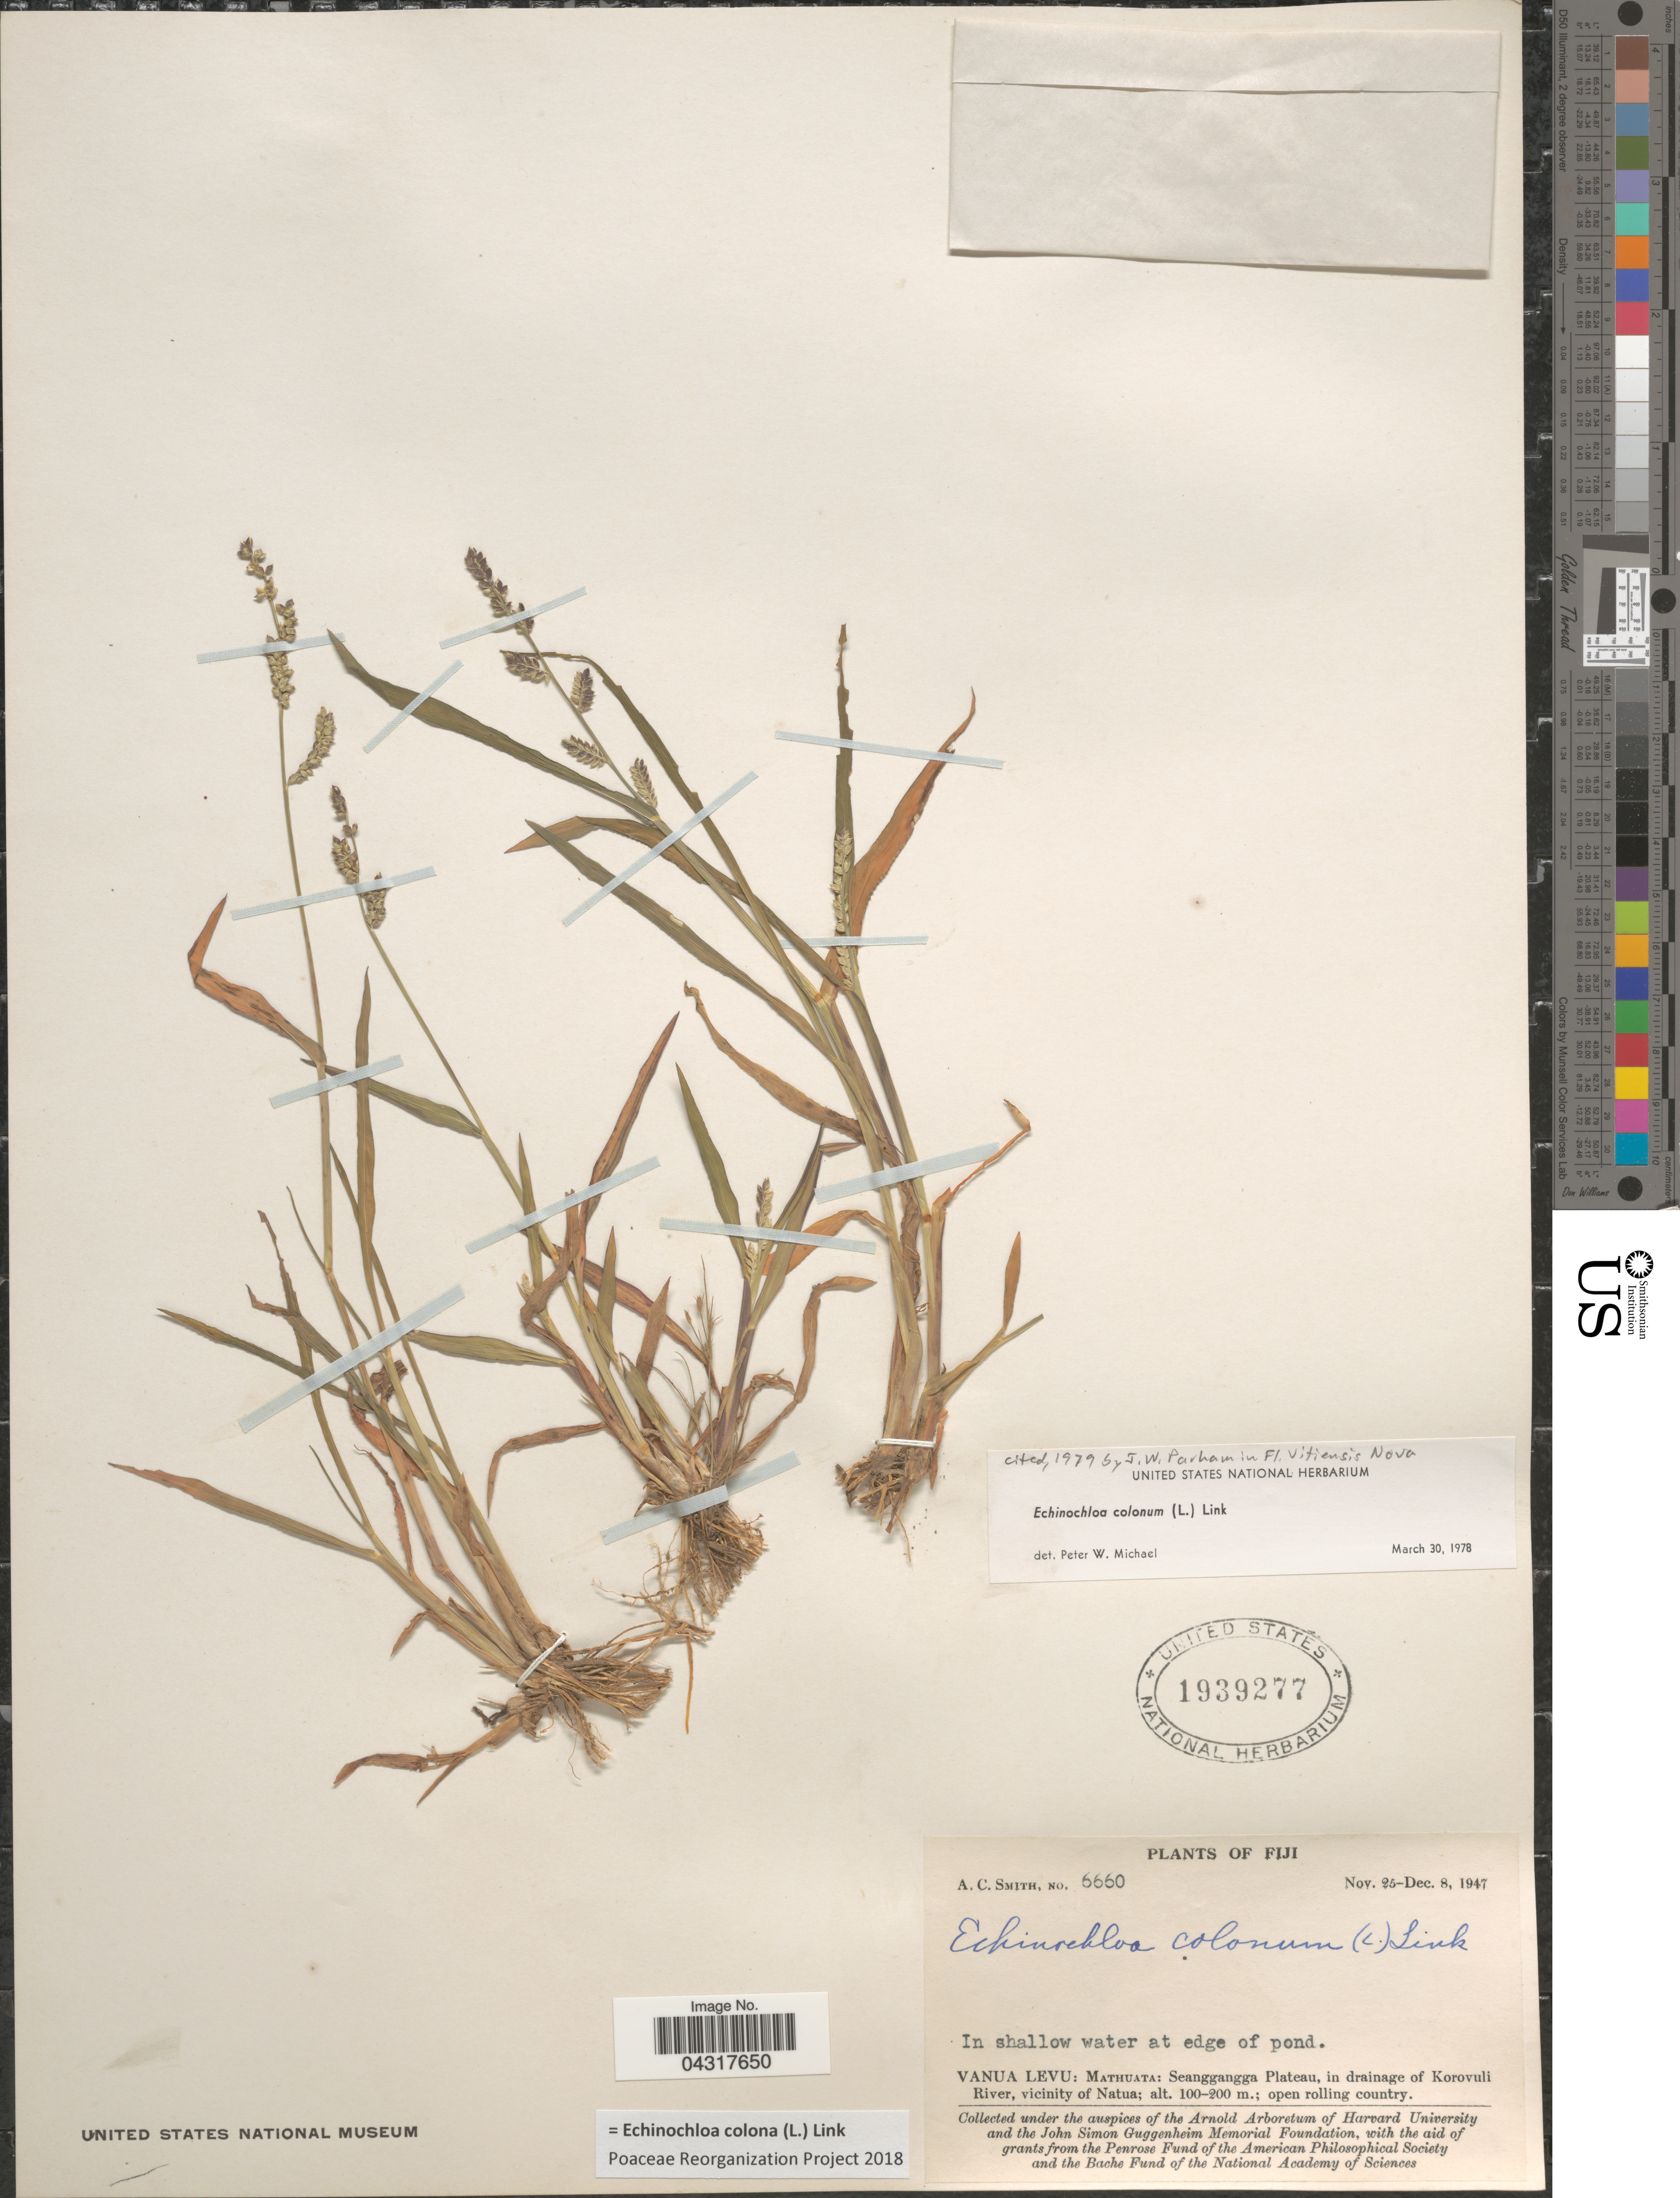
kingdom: Plantae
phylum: Tracheophyta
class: Liliopsida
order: Poales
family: Poaceae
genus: Echinochloa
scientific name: Echinochloa colona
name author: (L.) Link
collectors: A. C. Smith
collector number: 6660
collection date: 1947-11-25/1947-12-08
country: Fiji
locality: Vanua Levu: Mathuata: Seanggangga Plateau, in drainage of Korovulli River, vicinity of Natua.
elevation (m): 100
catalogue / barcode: US 1939277